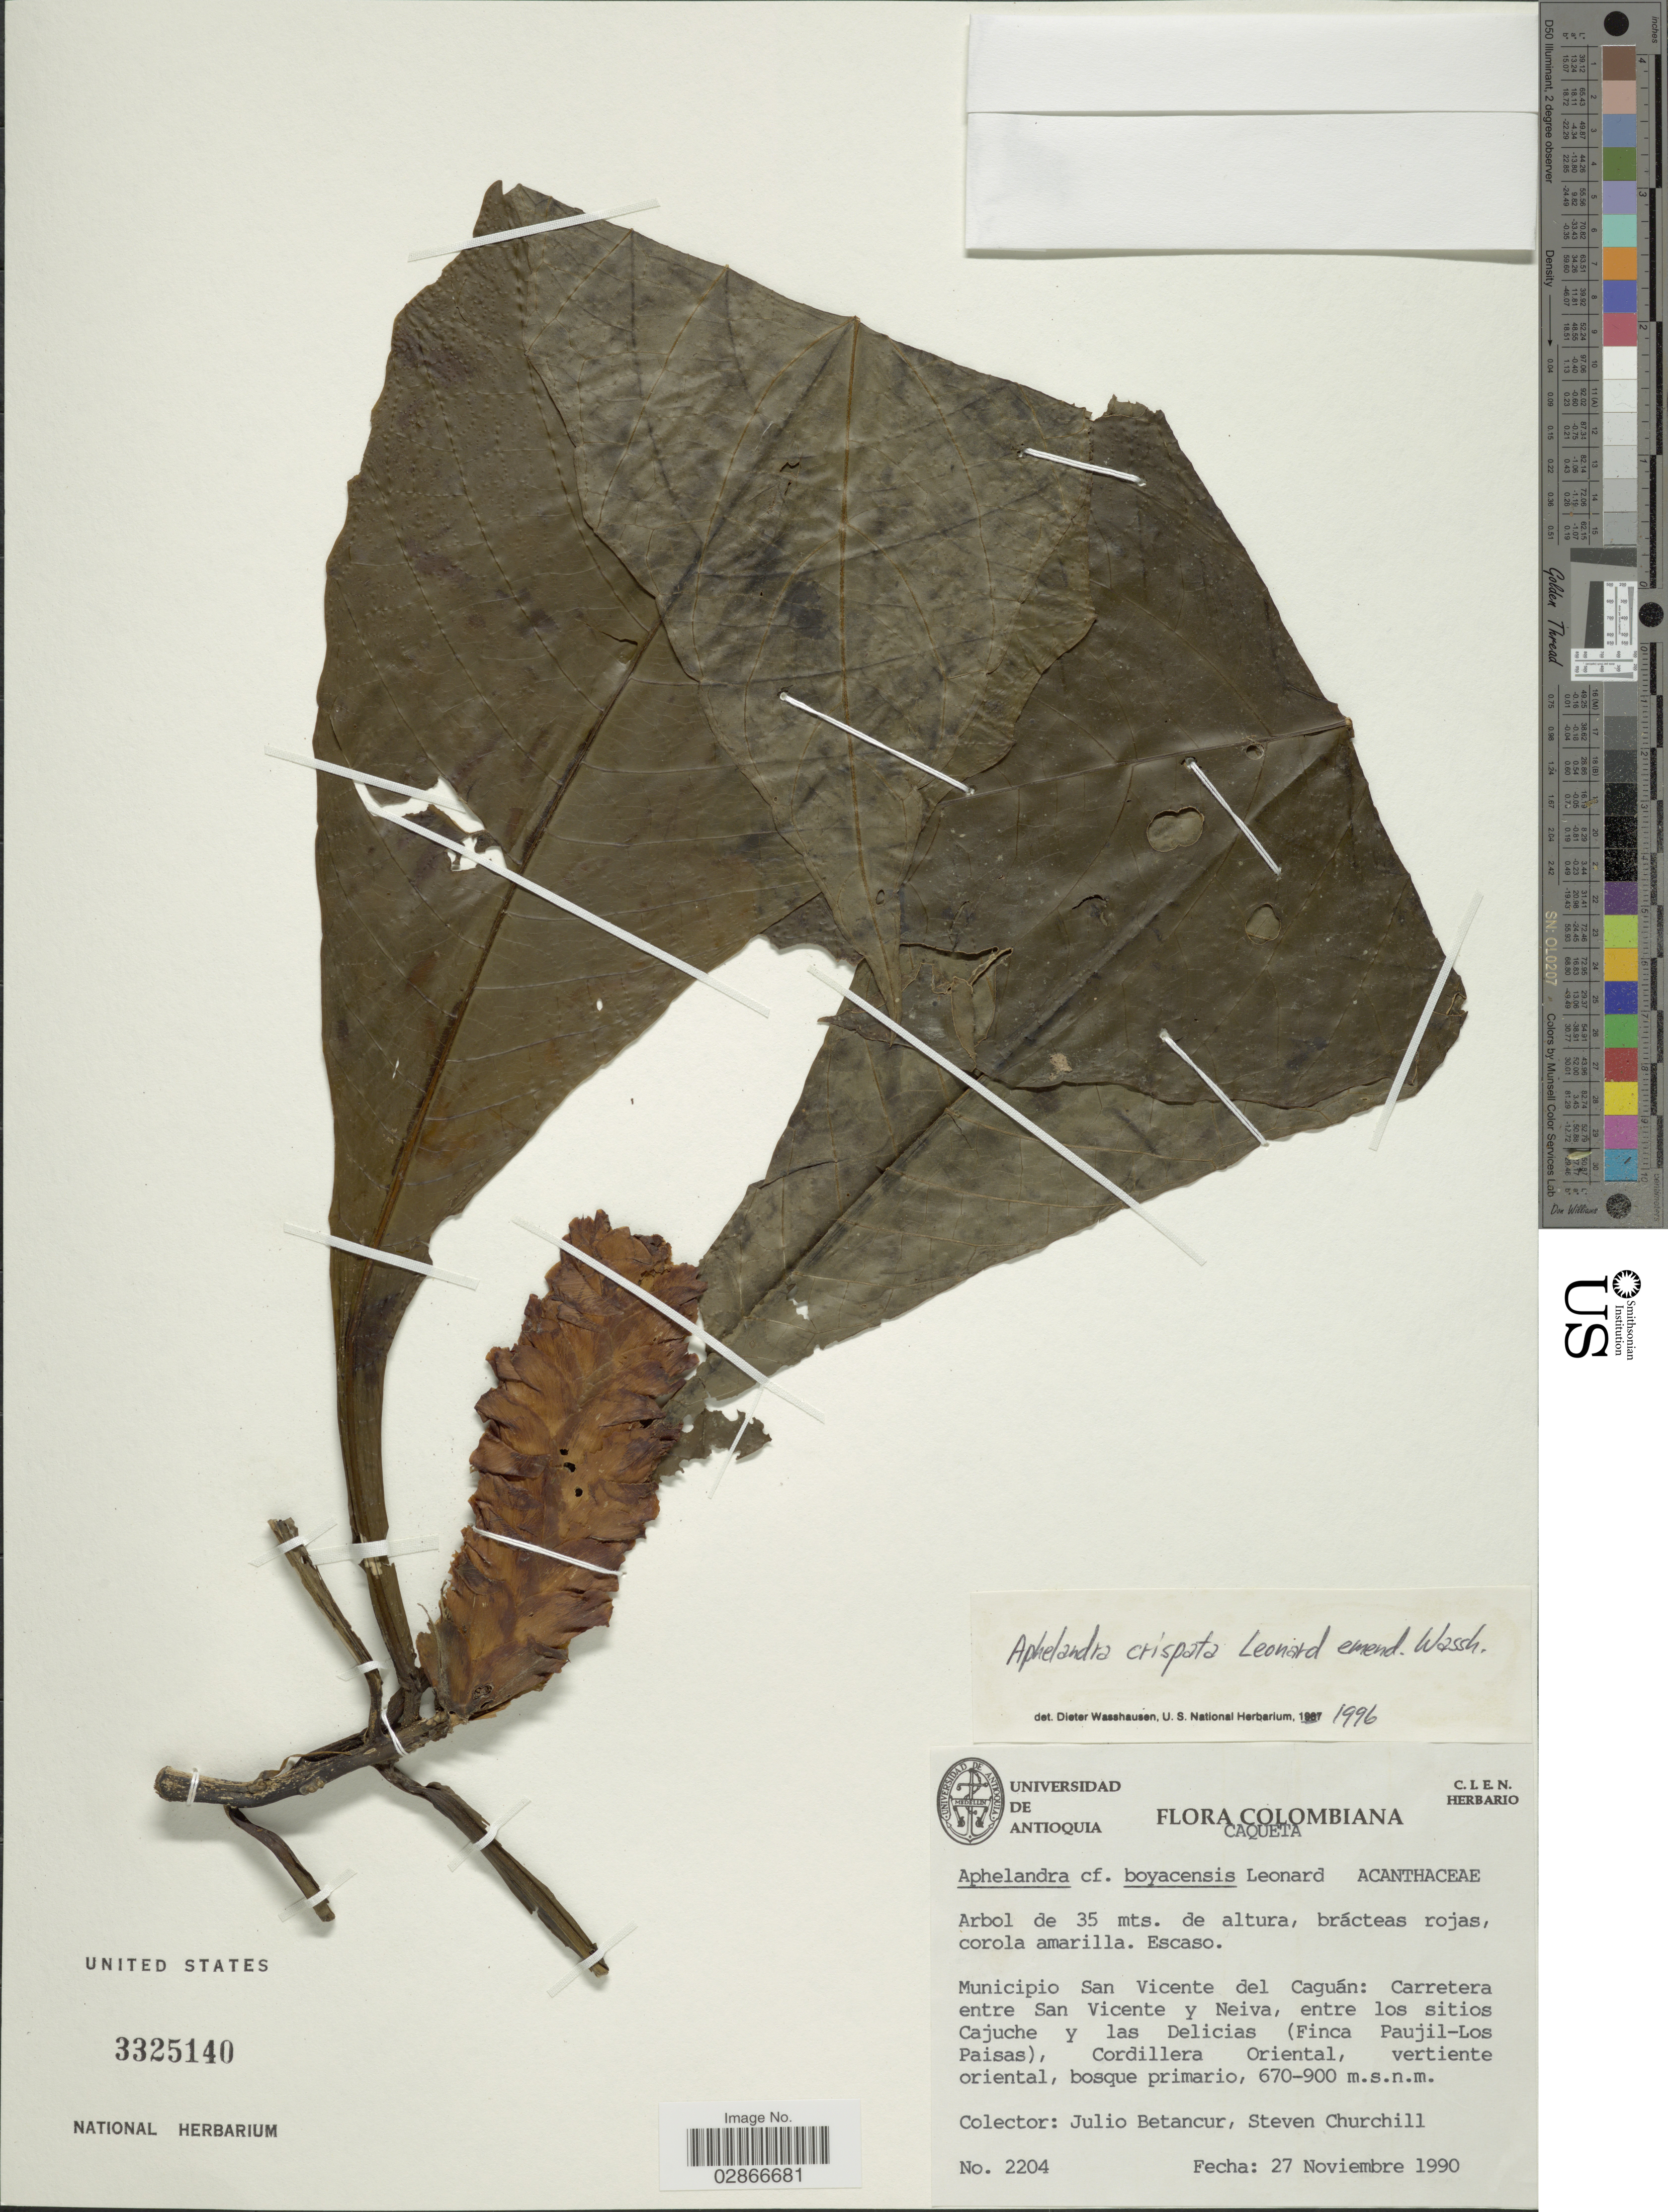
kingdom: Plantae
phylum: Tracheophyta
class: Magnoliopsida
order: Lamiales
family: Acanthaceae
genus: Aphelandra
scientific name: Aphelandra crispata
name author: Leonard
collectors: J. Betancur & S. Churchill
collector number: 2204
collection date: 1990-11-27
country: Colombia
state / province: Caquetá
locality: Municipio San Vicente del Caguán: Carretera entre San Vicente y Neiva, entre los sitios Cajuche y las Delicias (Finca Paujil-Los Paisas), Cordillera Oriental, vertiente oriental.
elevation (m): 670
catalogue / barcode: US 3325140